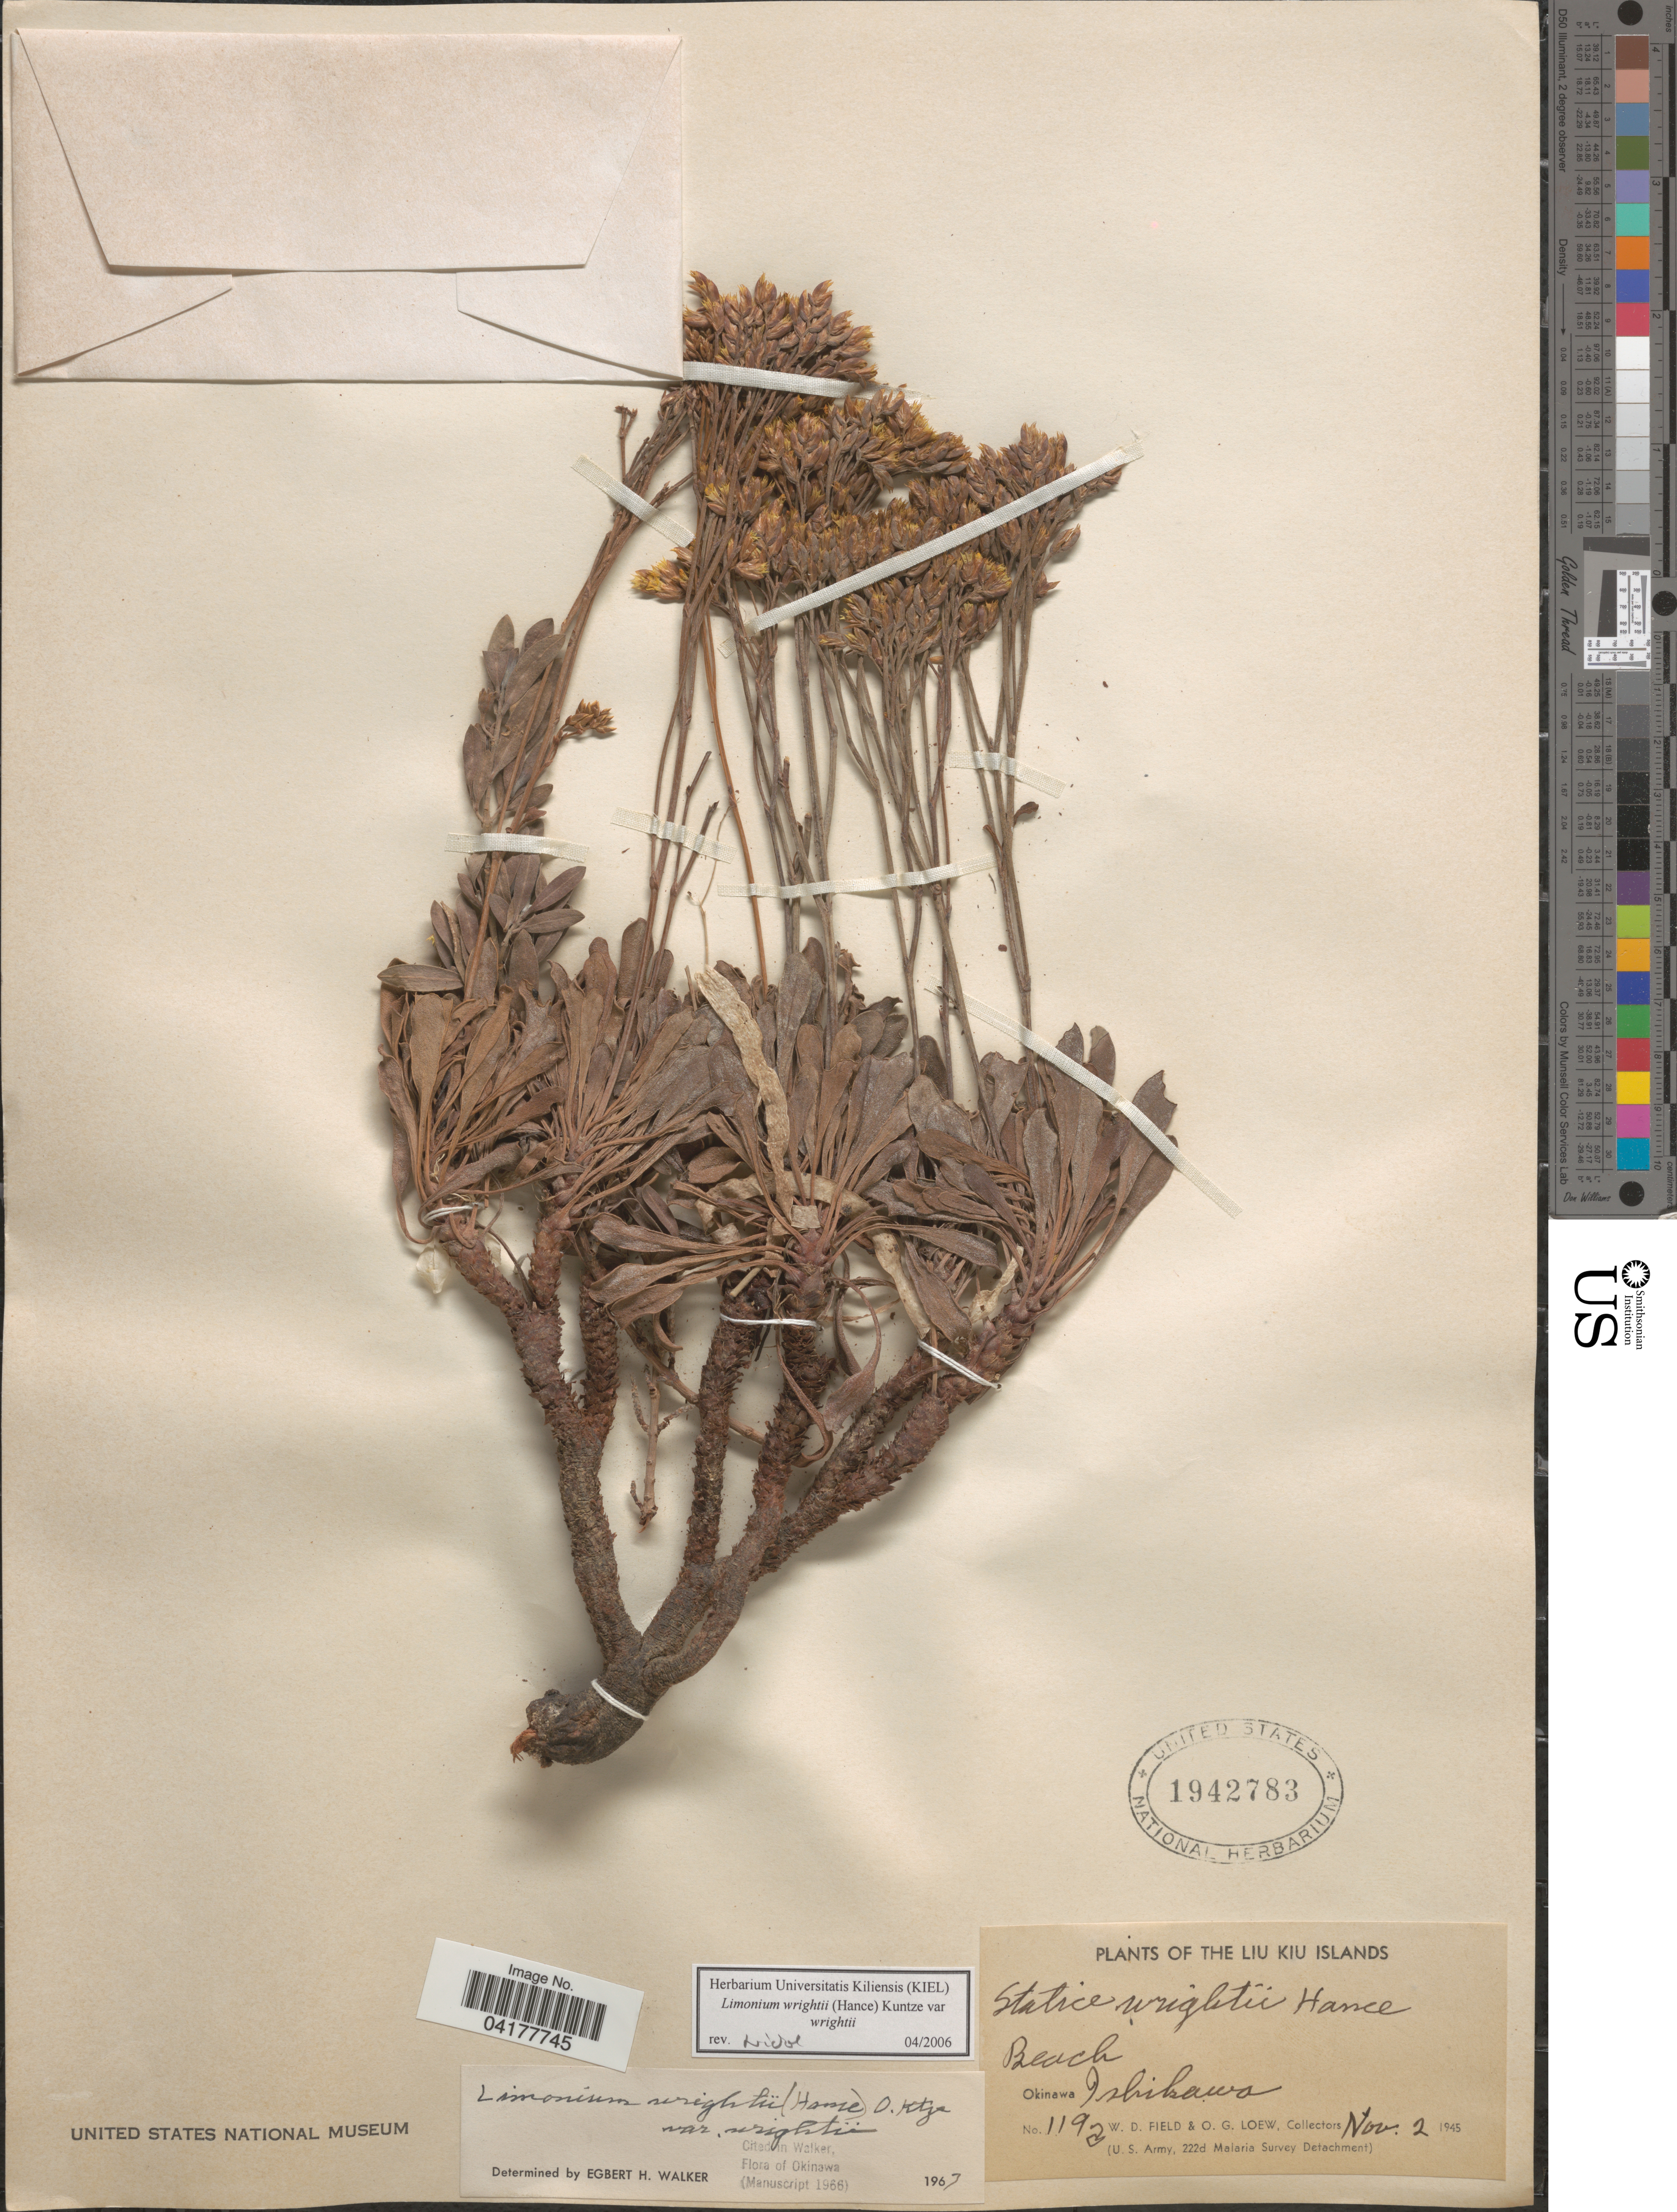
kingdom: Plantae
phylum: Tracheophyta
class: Magnoliopsida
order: Caryophyllales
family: Plumbaginaceae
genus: Limonium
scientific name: Limonium wrightii var. wrightii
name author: (Hance) Kuntze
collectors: W. D. Field & O. G. Loew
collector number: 1192*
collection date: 1945-11-02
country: Japan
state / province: Okinawa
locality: The Liu Kiu Islands. Okinawa Ishikawa.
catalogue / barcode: US 1942783